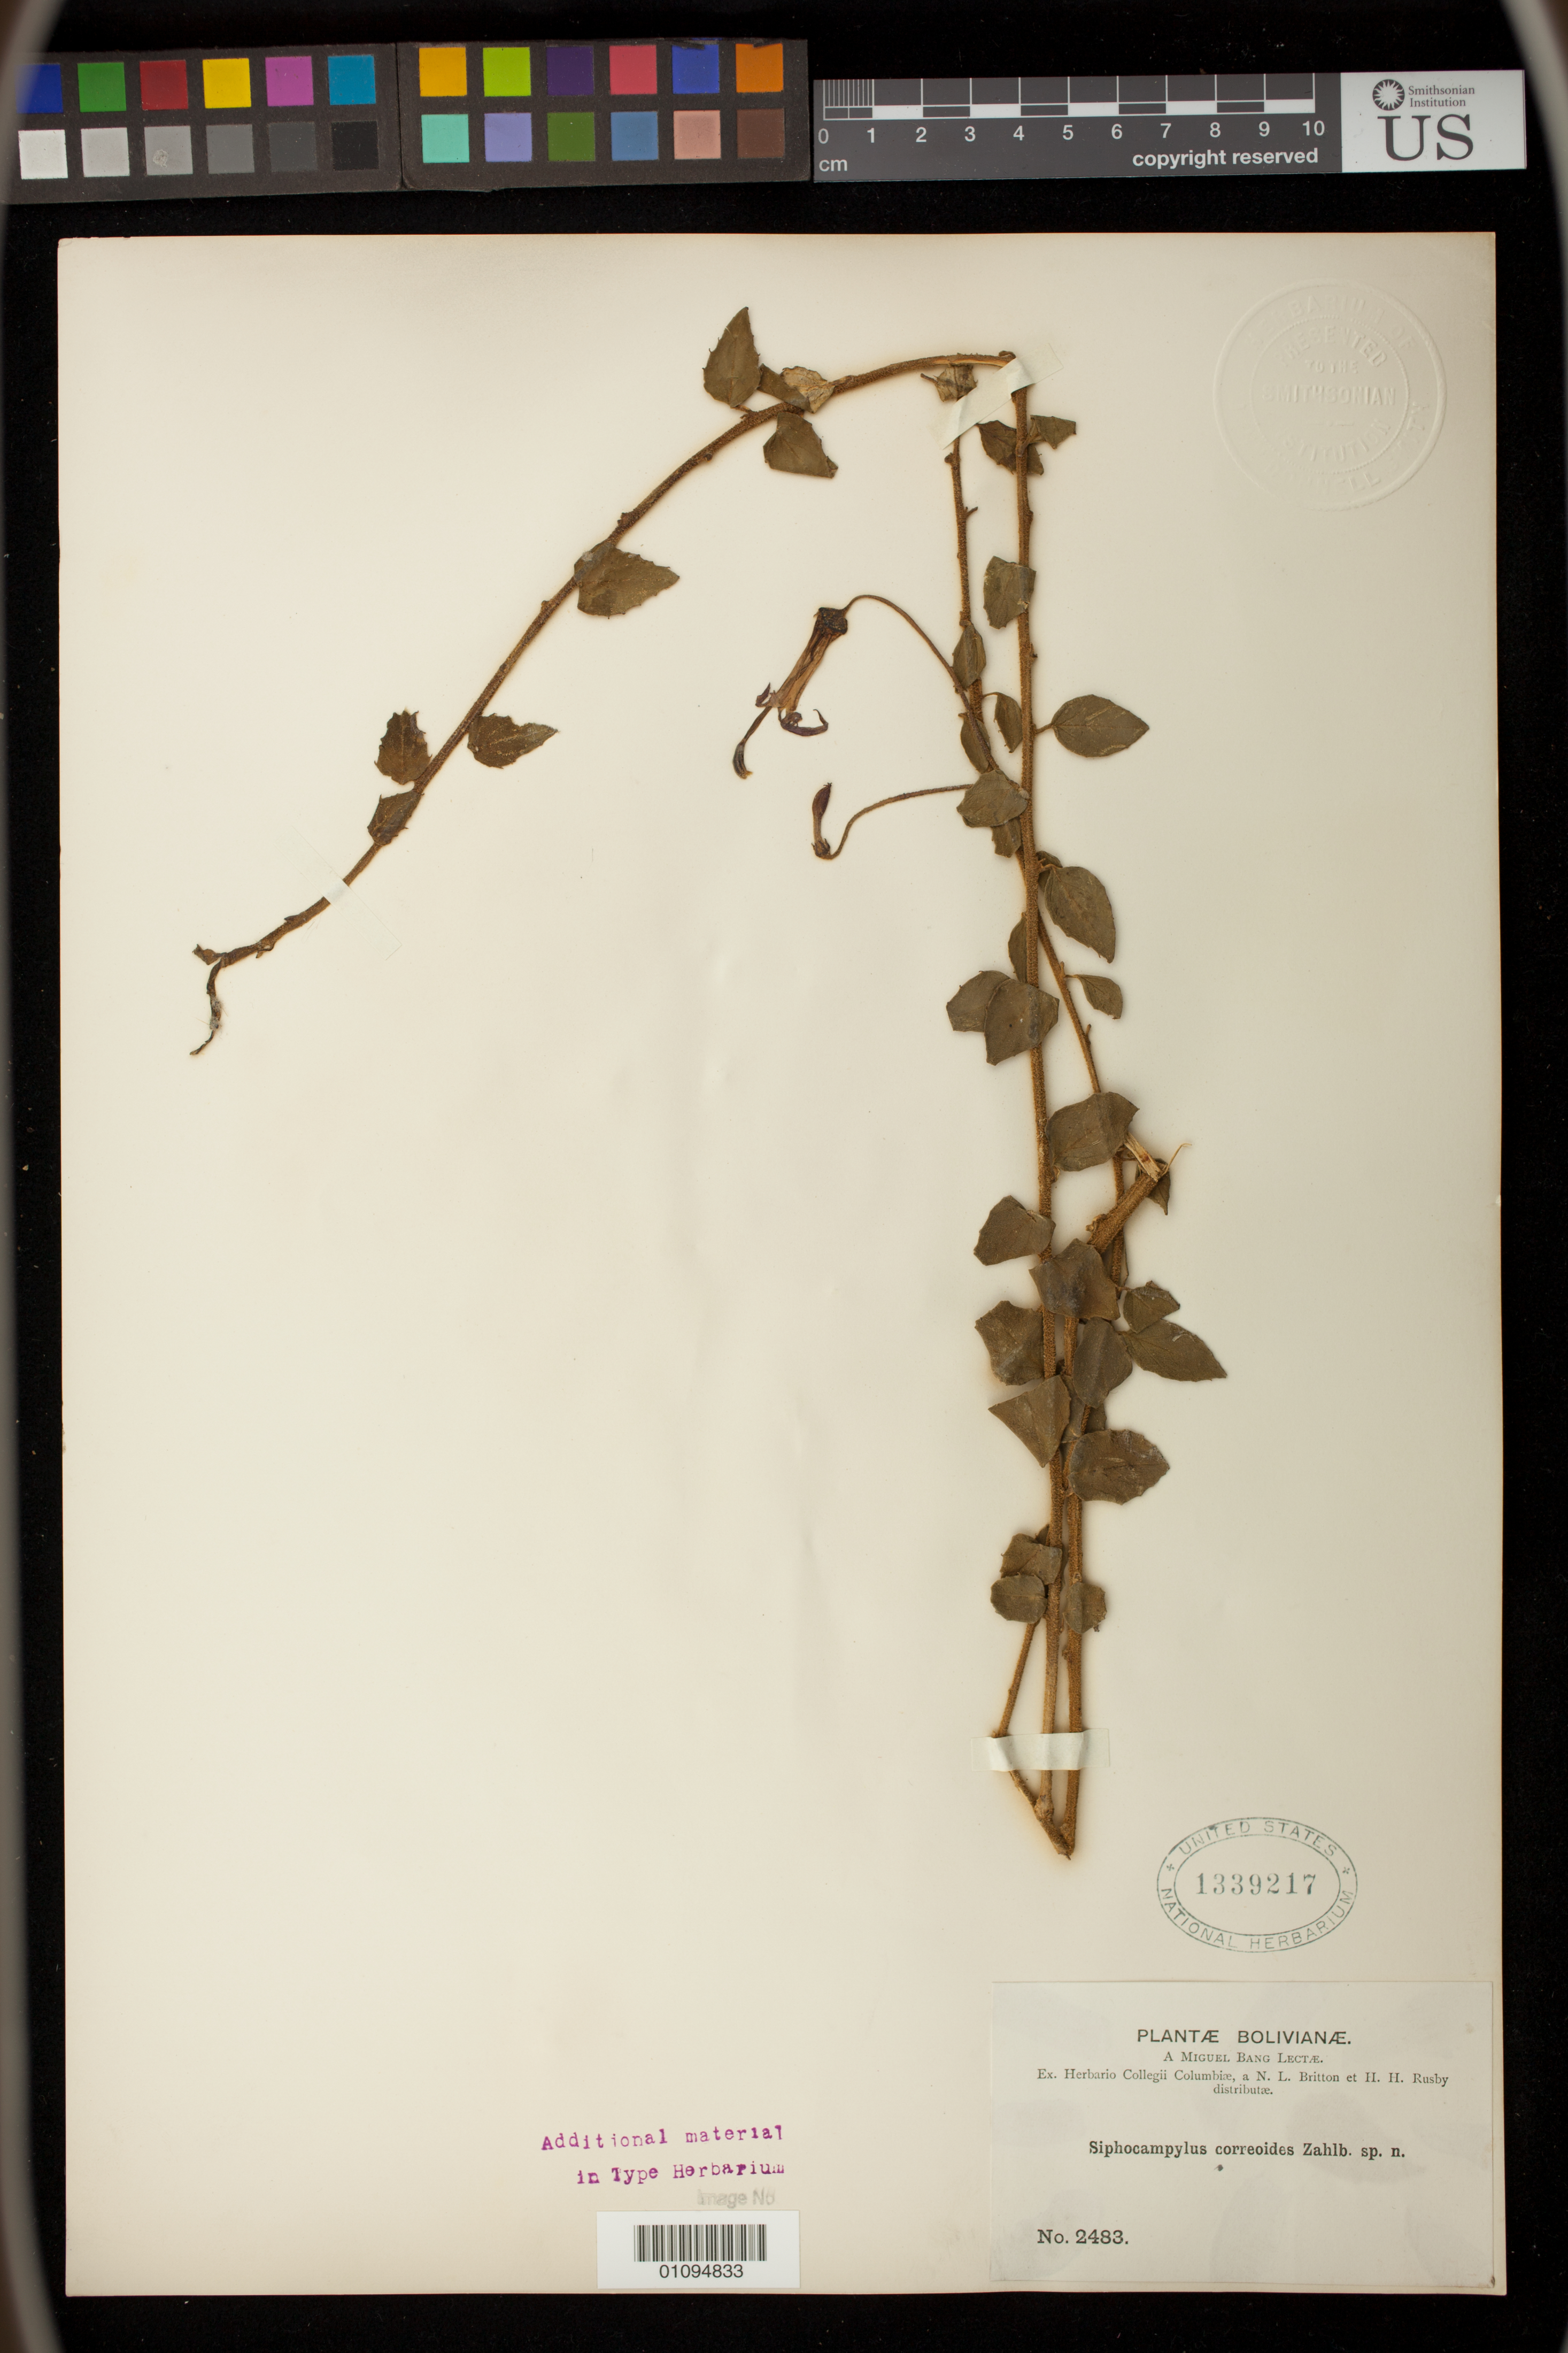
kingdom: Plantae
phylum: Tracheophyta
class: Magnoliopsida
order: Asterales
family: Campanulaceae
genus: Siphocampylus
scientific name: Siphocampylus correoides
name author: Zahlbr.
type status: Type Collection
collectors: M. Bang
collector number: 2483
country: Bolivia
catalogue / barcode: US 1339217